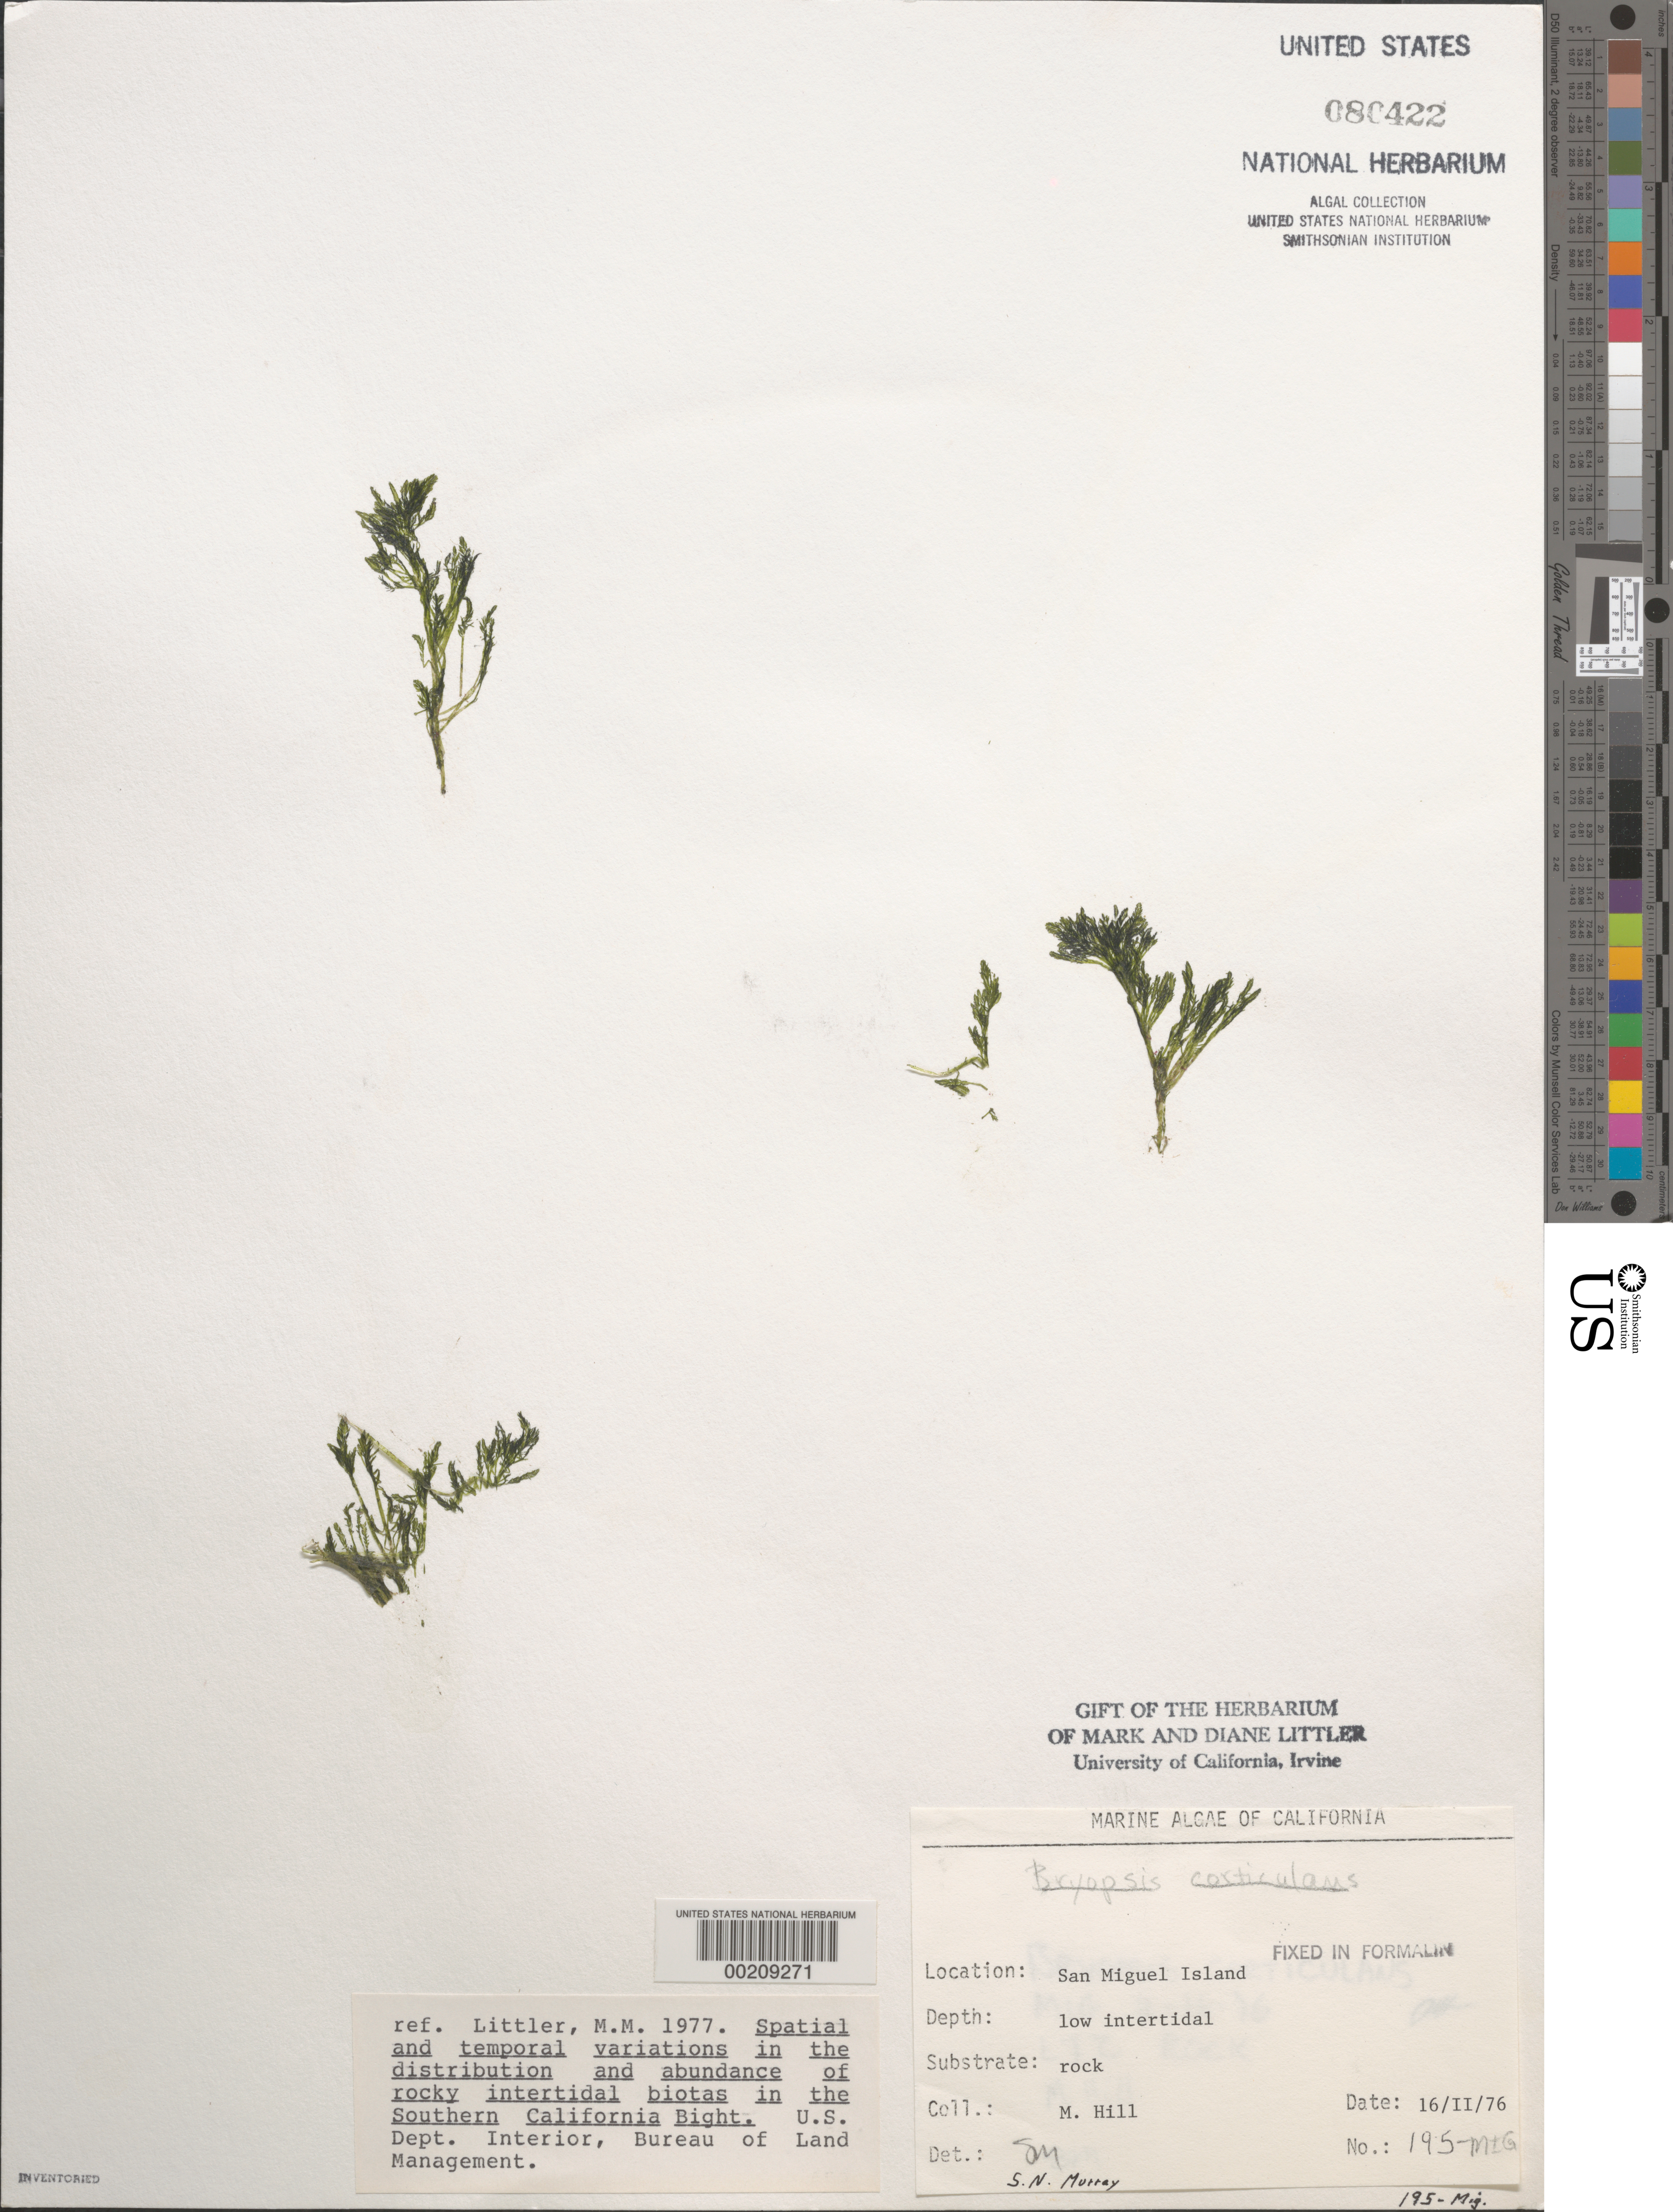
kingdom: Plantae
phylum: Chlorophyta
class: Ulvophyceae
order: Bryopsidales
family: Bryopsidaceae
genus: Bryopsis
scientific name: Bryopsis corticulans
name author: Setch. in Collins et al.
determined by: Murray, S. N.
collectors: M. Hill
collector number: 195-mig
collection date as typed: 16 Feb 1976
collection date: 1976-02-16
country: United States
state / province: California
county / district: Santa Barbara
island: San Miguel Island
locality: Cuyler Harbor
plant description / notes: BLM-SOCALBIGHT Rocky Intertidal Survey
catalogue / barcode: US 80422